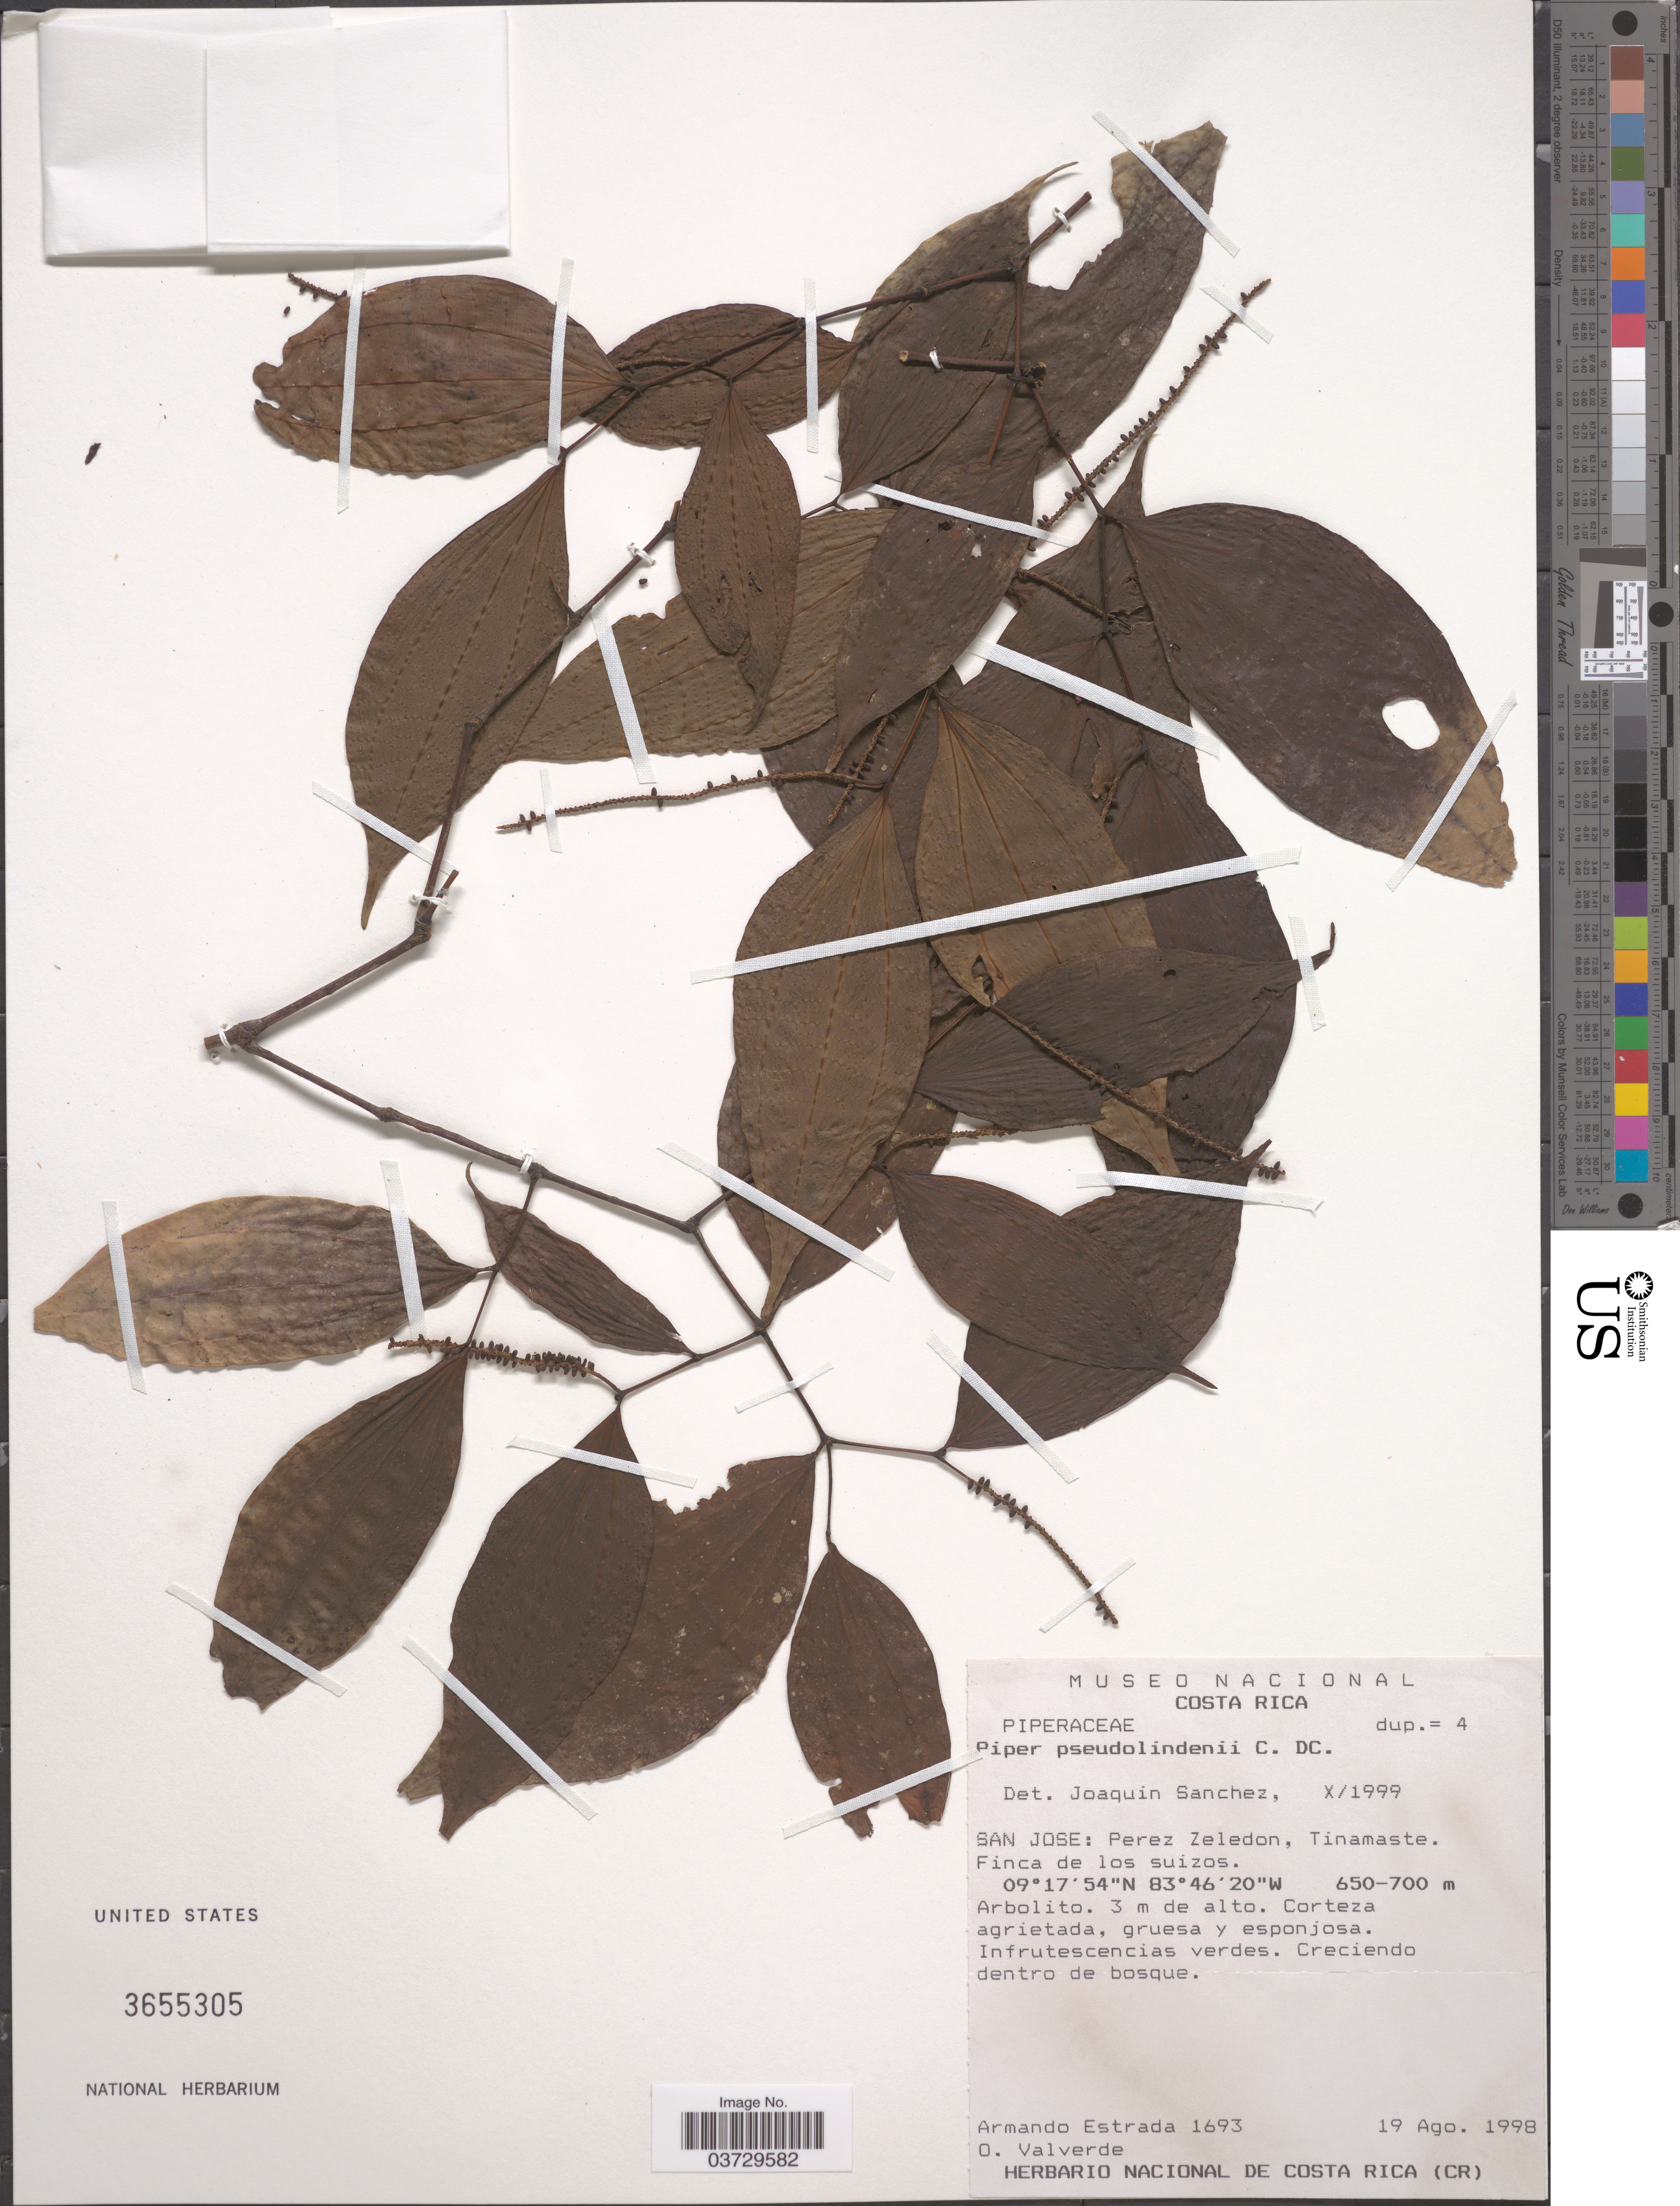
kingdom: Plantae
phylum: Tracheophyta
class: Magnoliopsida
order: Piperales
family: Piperaceae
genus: Piper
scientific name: Piper pseudolindenii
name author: C. DC.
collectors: A. Estrada & O. Valverde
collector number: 1693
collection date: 1998-08-19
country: Costa Rica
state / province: San José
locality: Perez Zeledon, Tinamaste. Finca de los suizos.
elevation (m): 650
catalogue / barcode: US 3655305